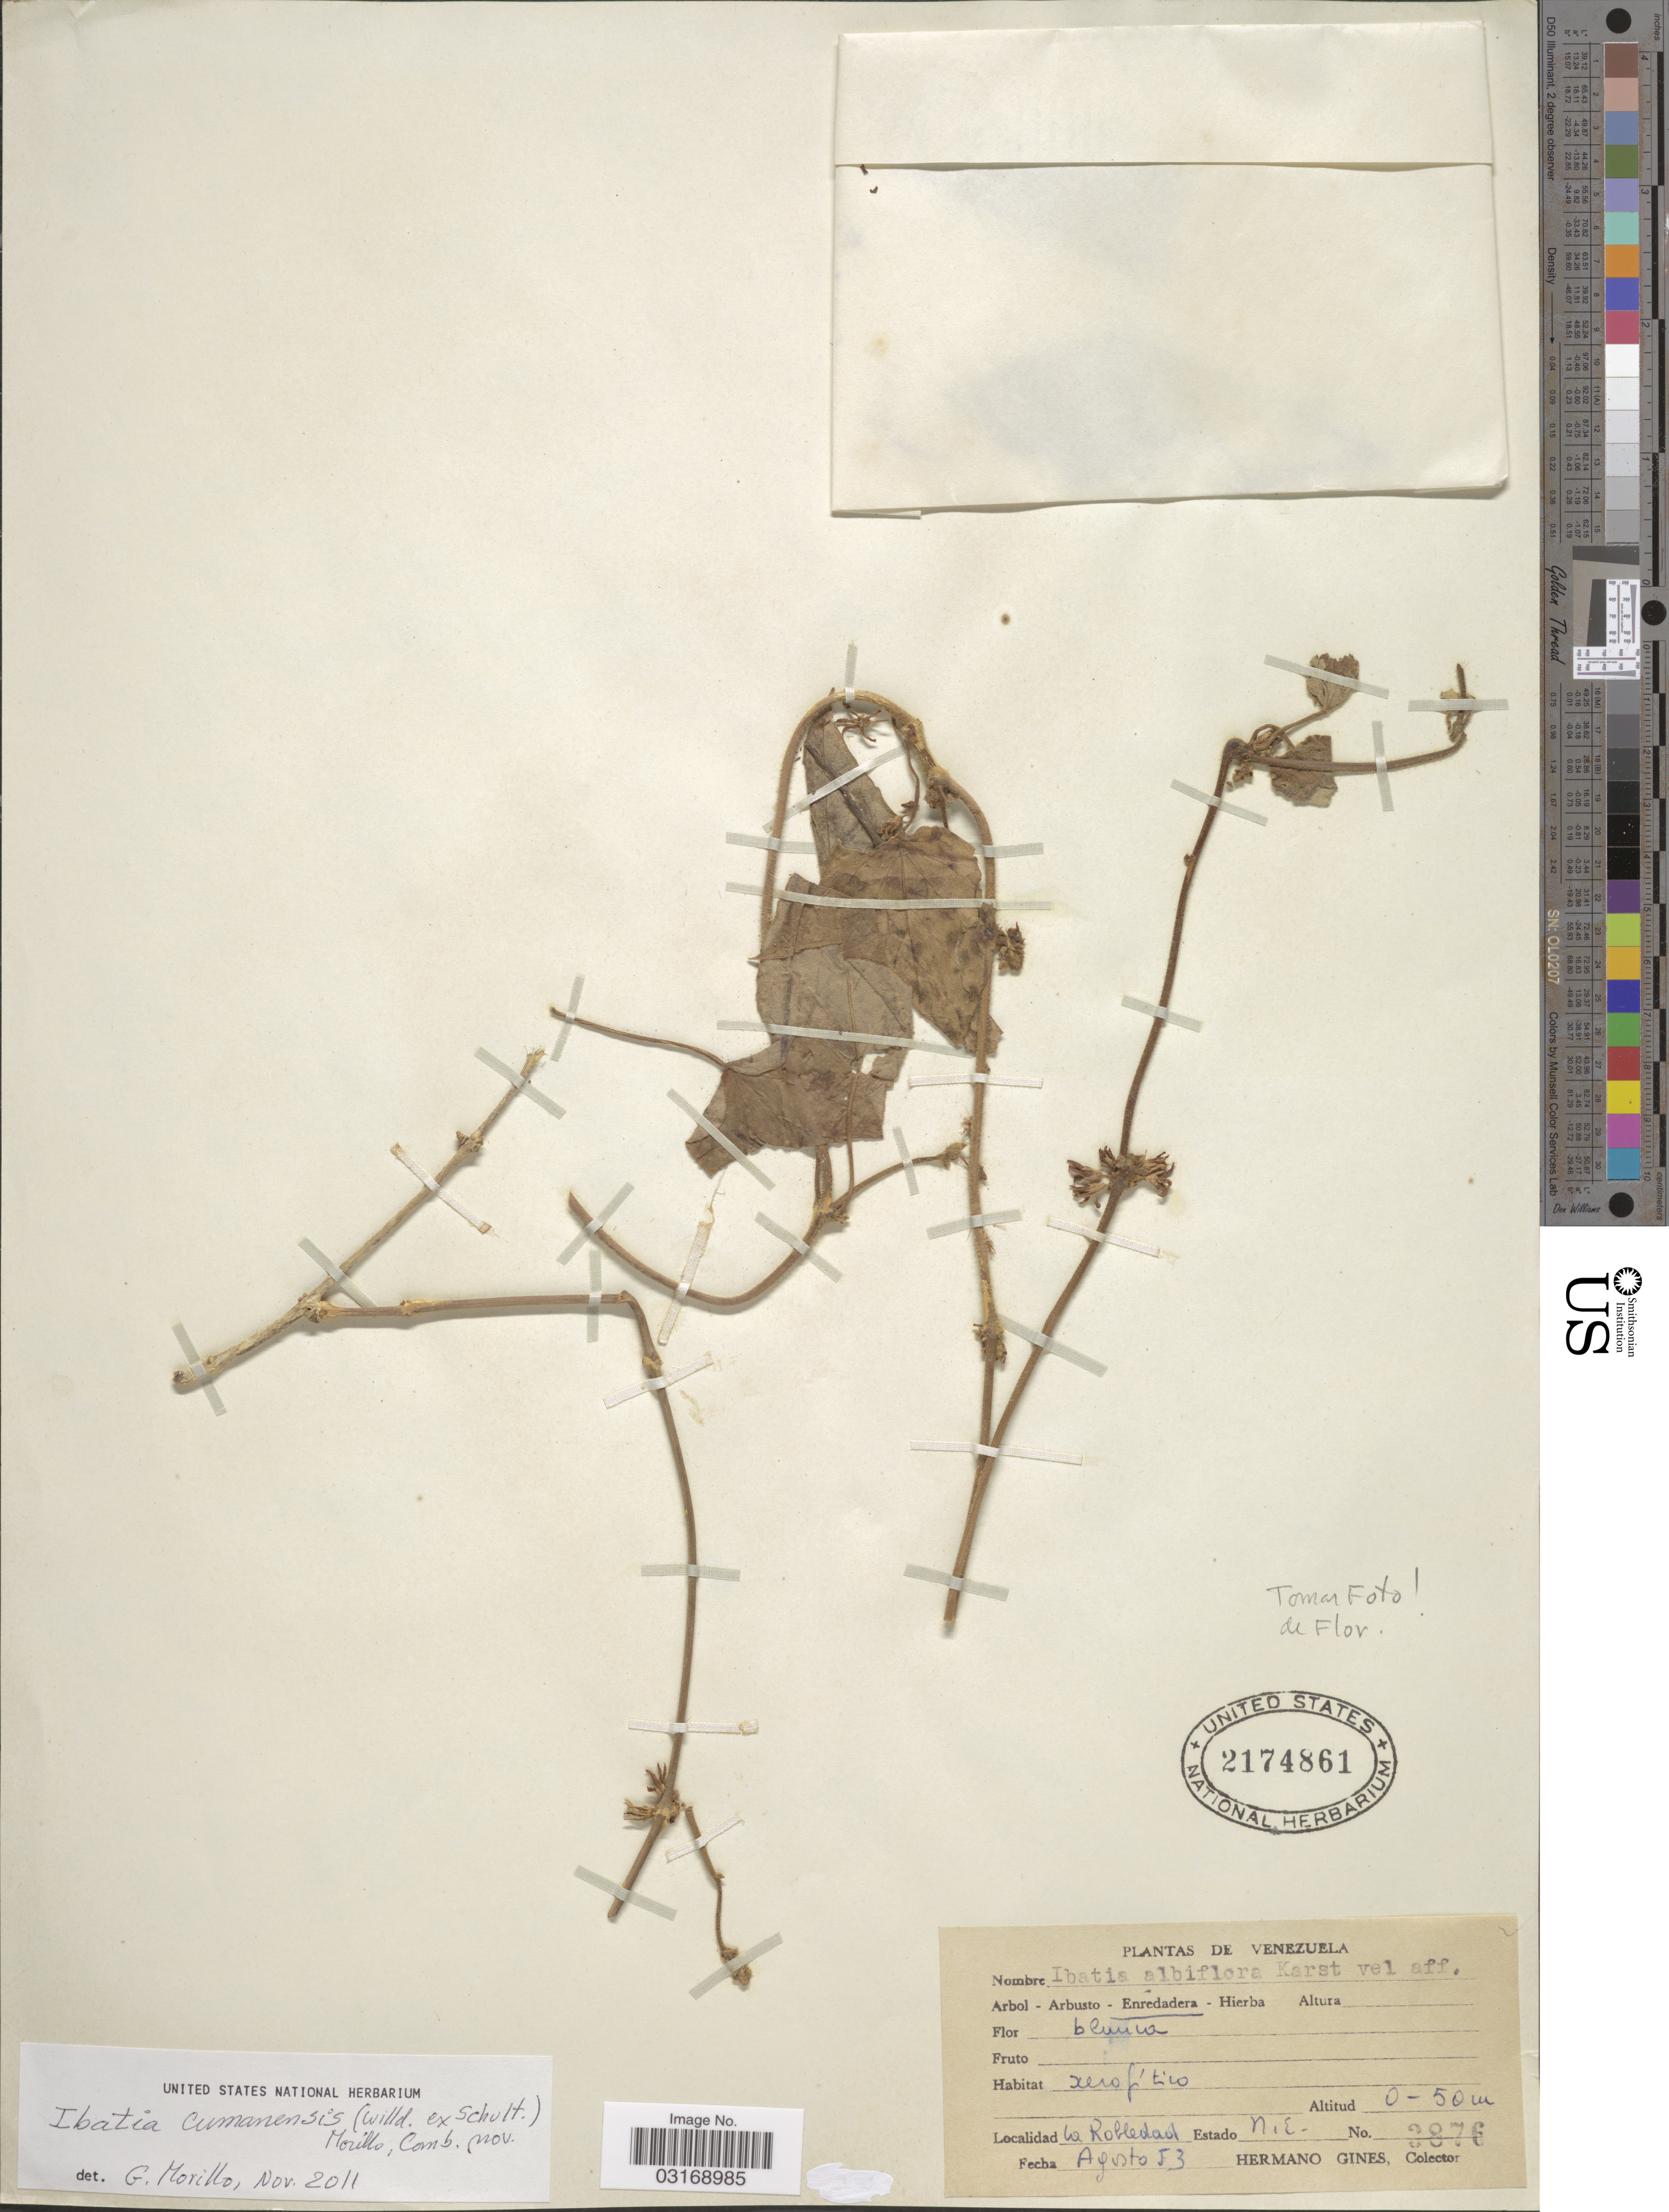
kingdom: Plantae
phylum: Tracheophyta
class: Magnoliopsida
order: Gentianales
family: Apocynaceae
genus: Ibatia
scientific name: Ibatia albiflora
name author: H. Karst.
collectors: Bro. Gines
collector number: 3876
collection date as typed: Transcribed d/m/y: /8/53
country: Venezuela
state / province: Nueva Esparta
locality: La Robledal.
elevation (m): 0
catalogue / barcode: US 2174861